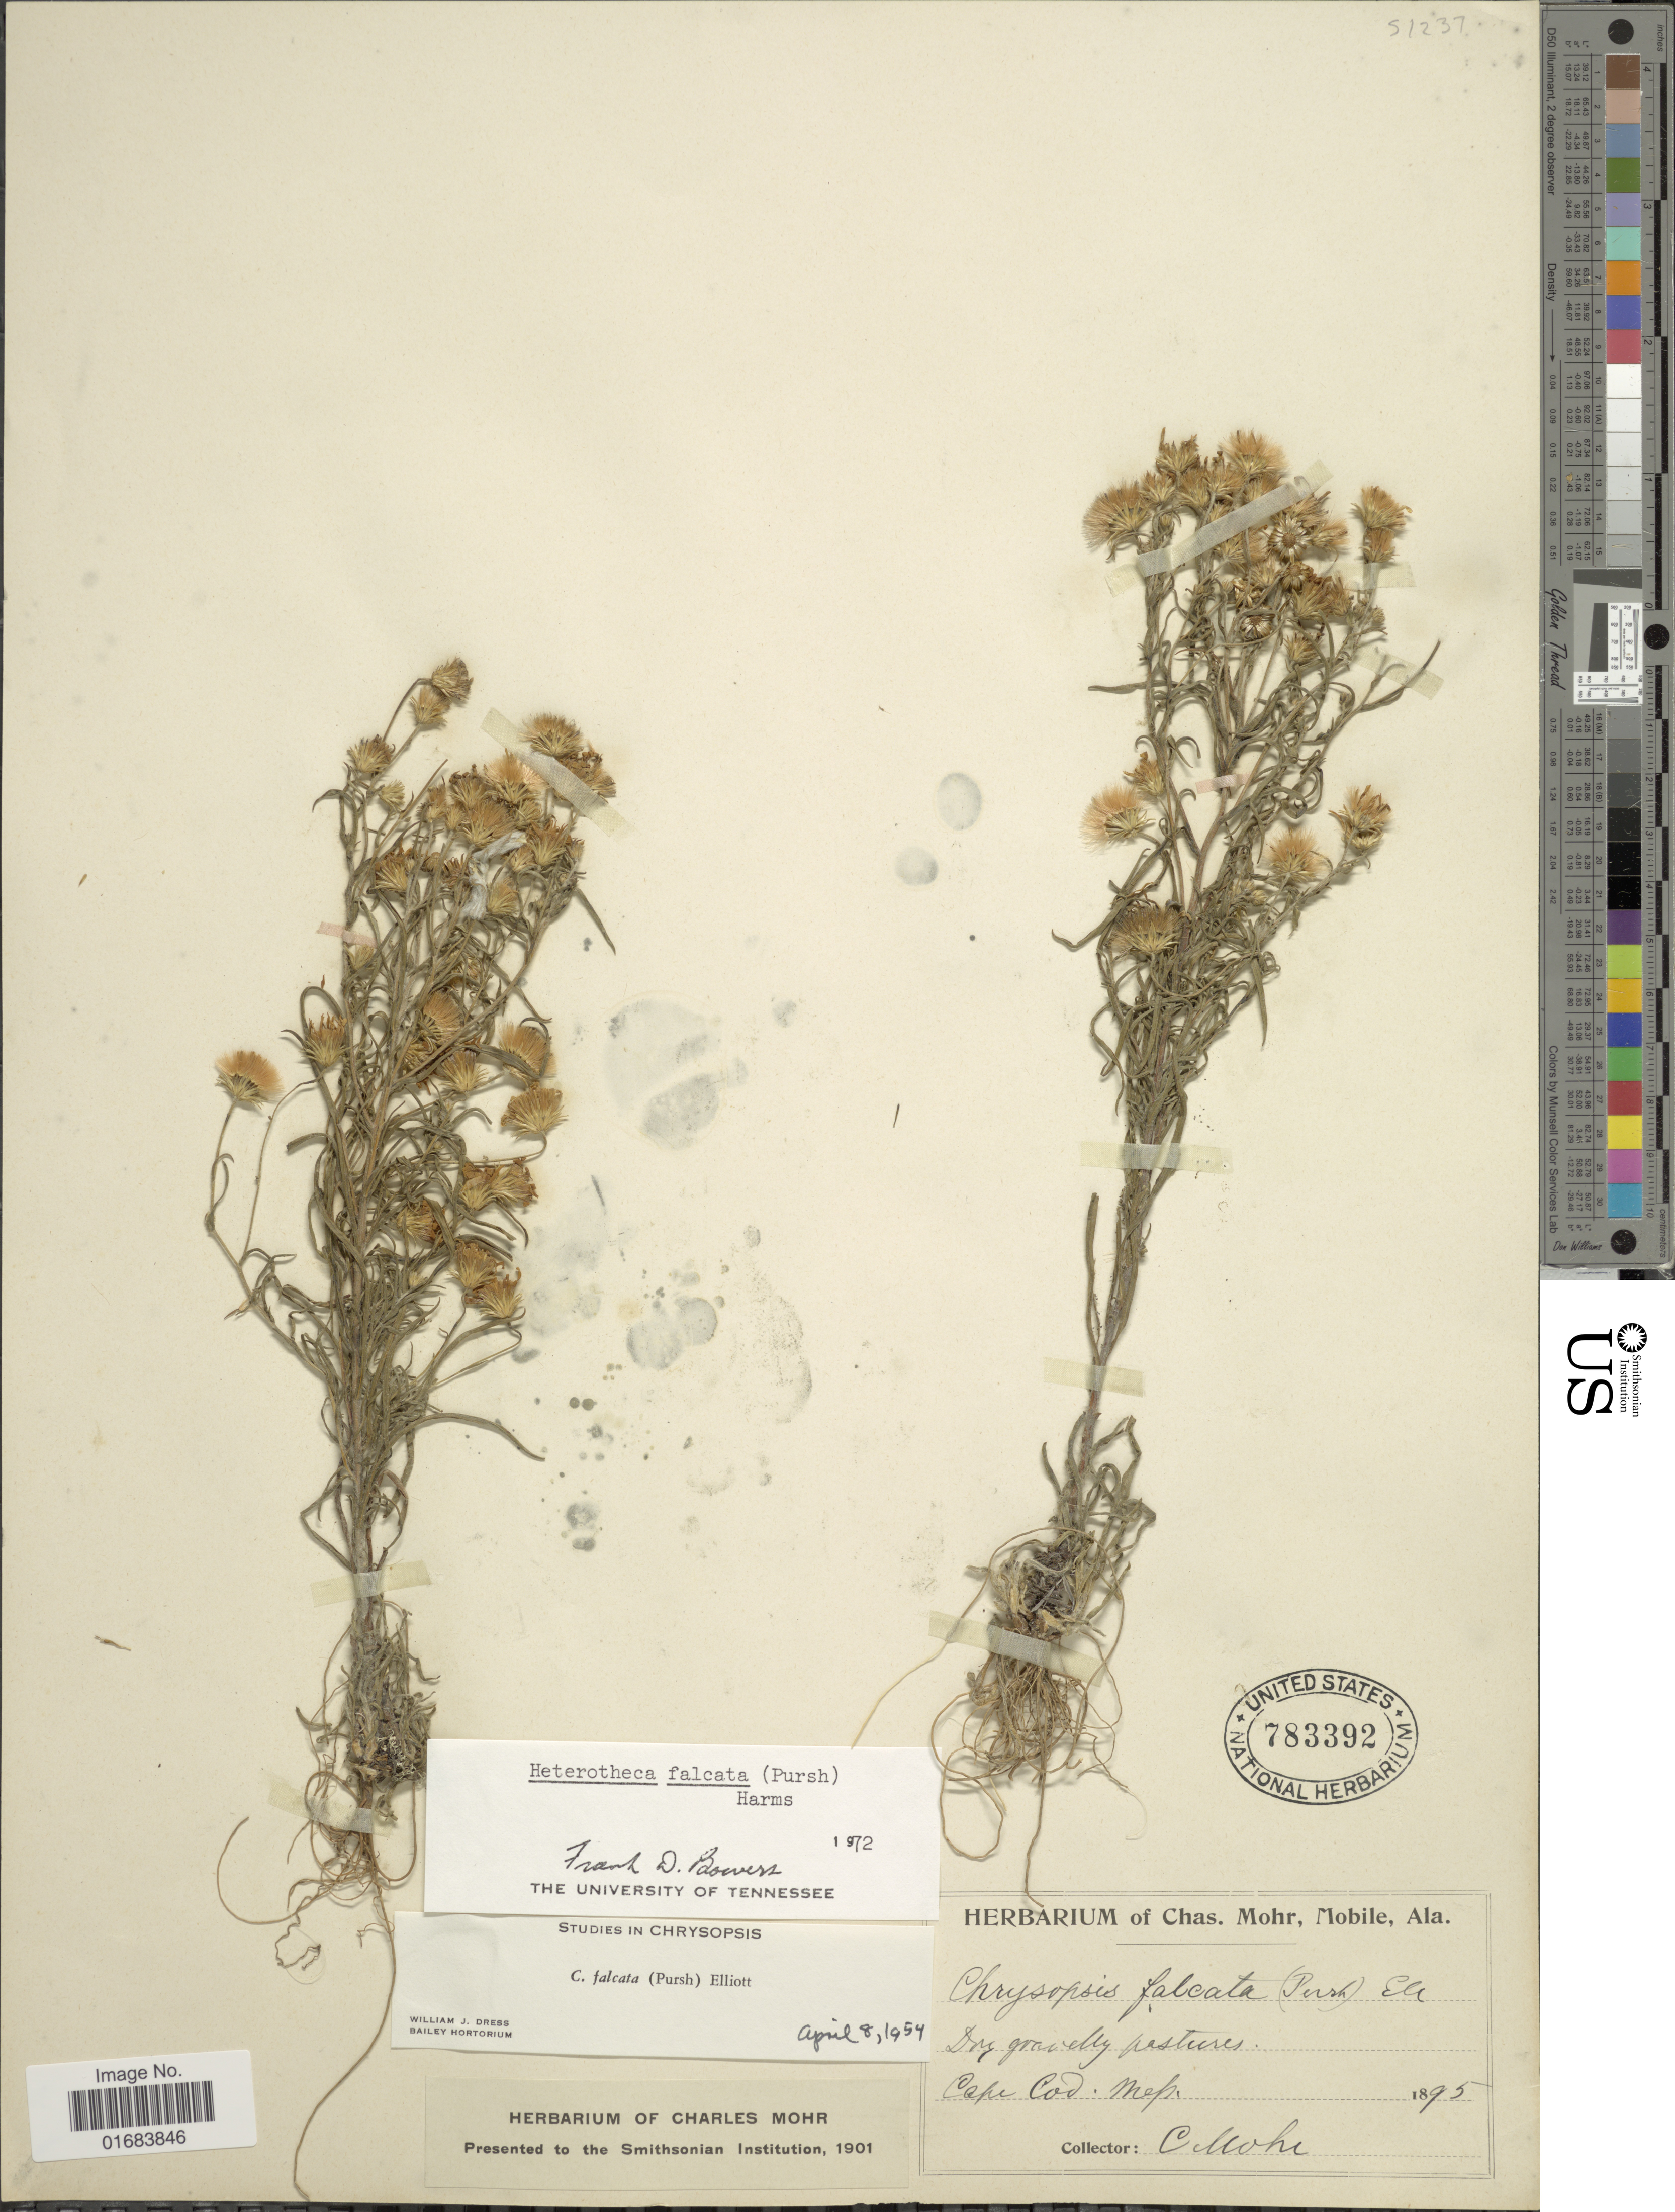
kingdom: Plantae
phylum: Tracheophyta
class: Magnoliopsida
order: Asterales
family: Asteraceae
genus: Pityopsis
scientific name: Pityopsis falcata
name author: (Pursh) Nutt.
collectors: C. T. Mohr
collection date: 1895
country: United States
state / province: Massachusetts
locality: Cape Cod.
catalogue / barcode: US 783392